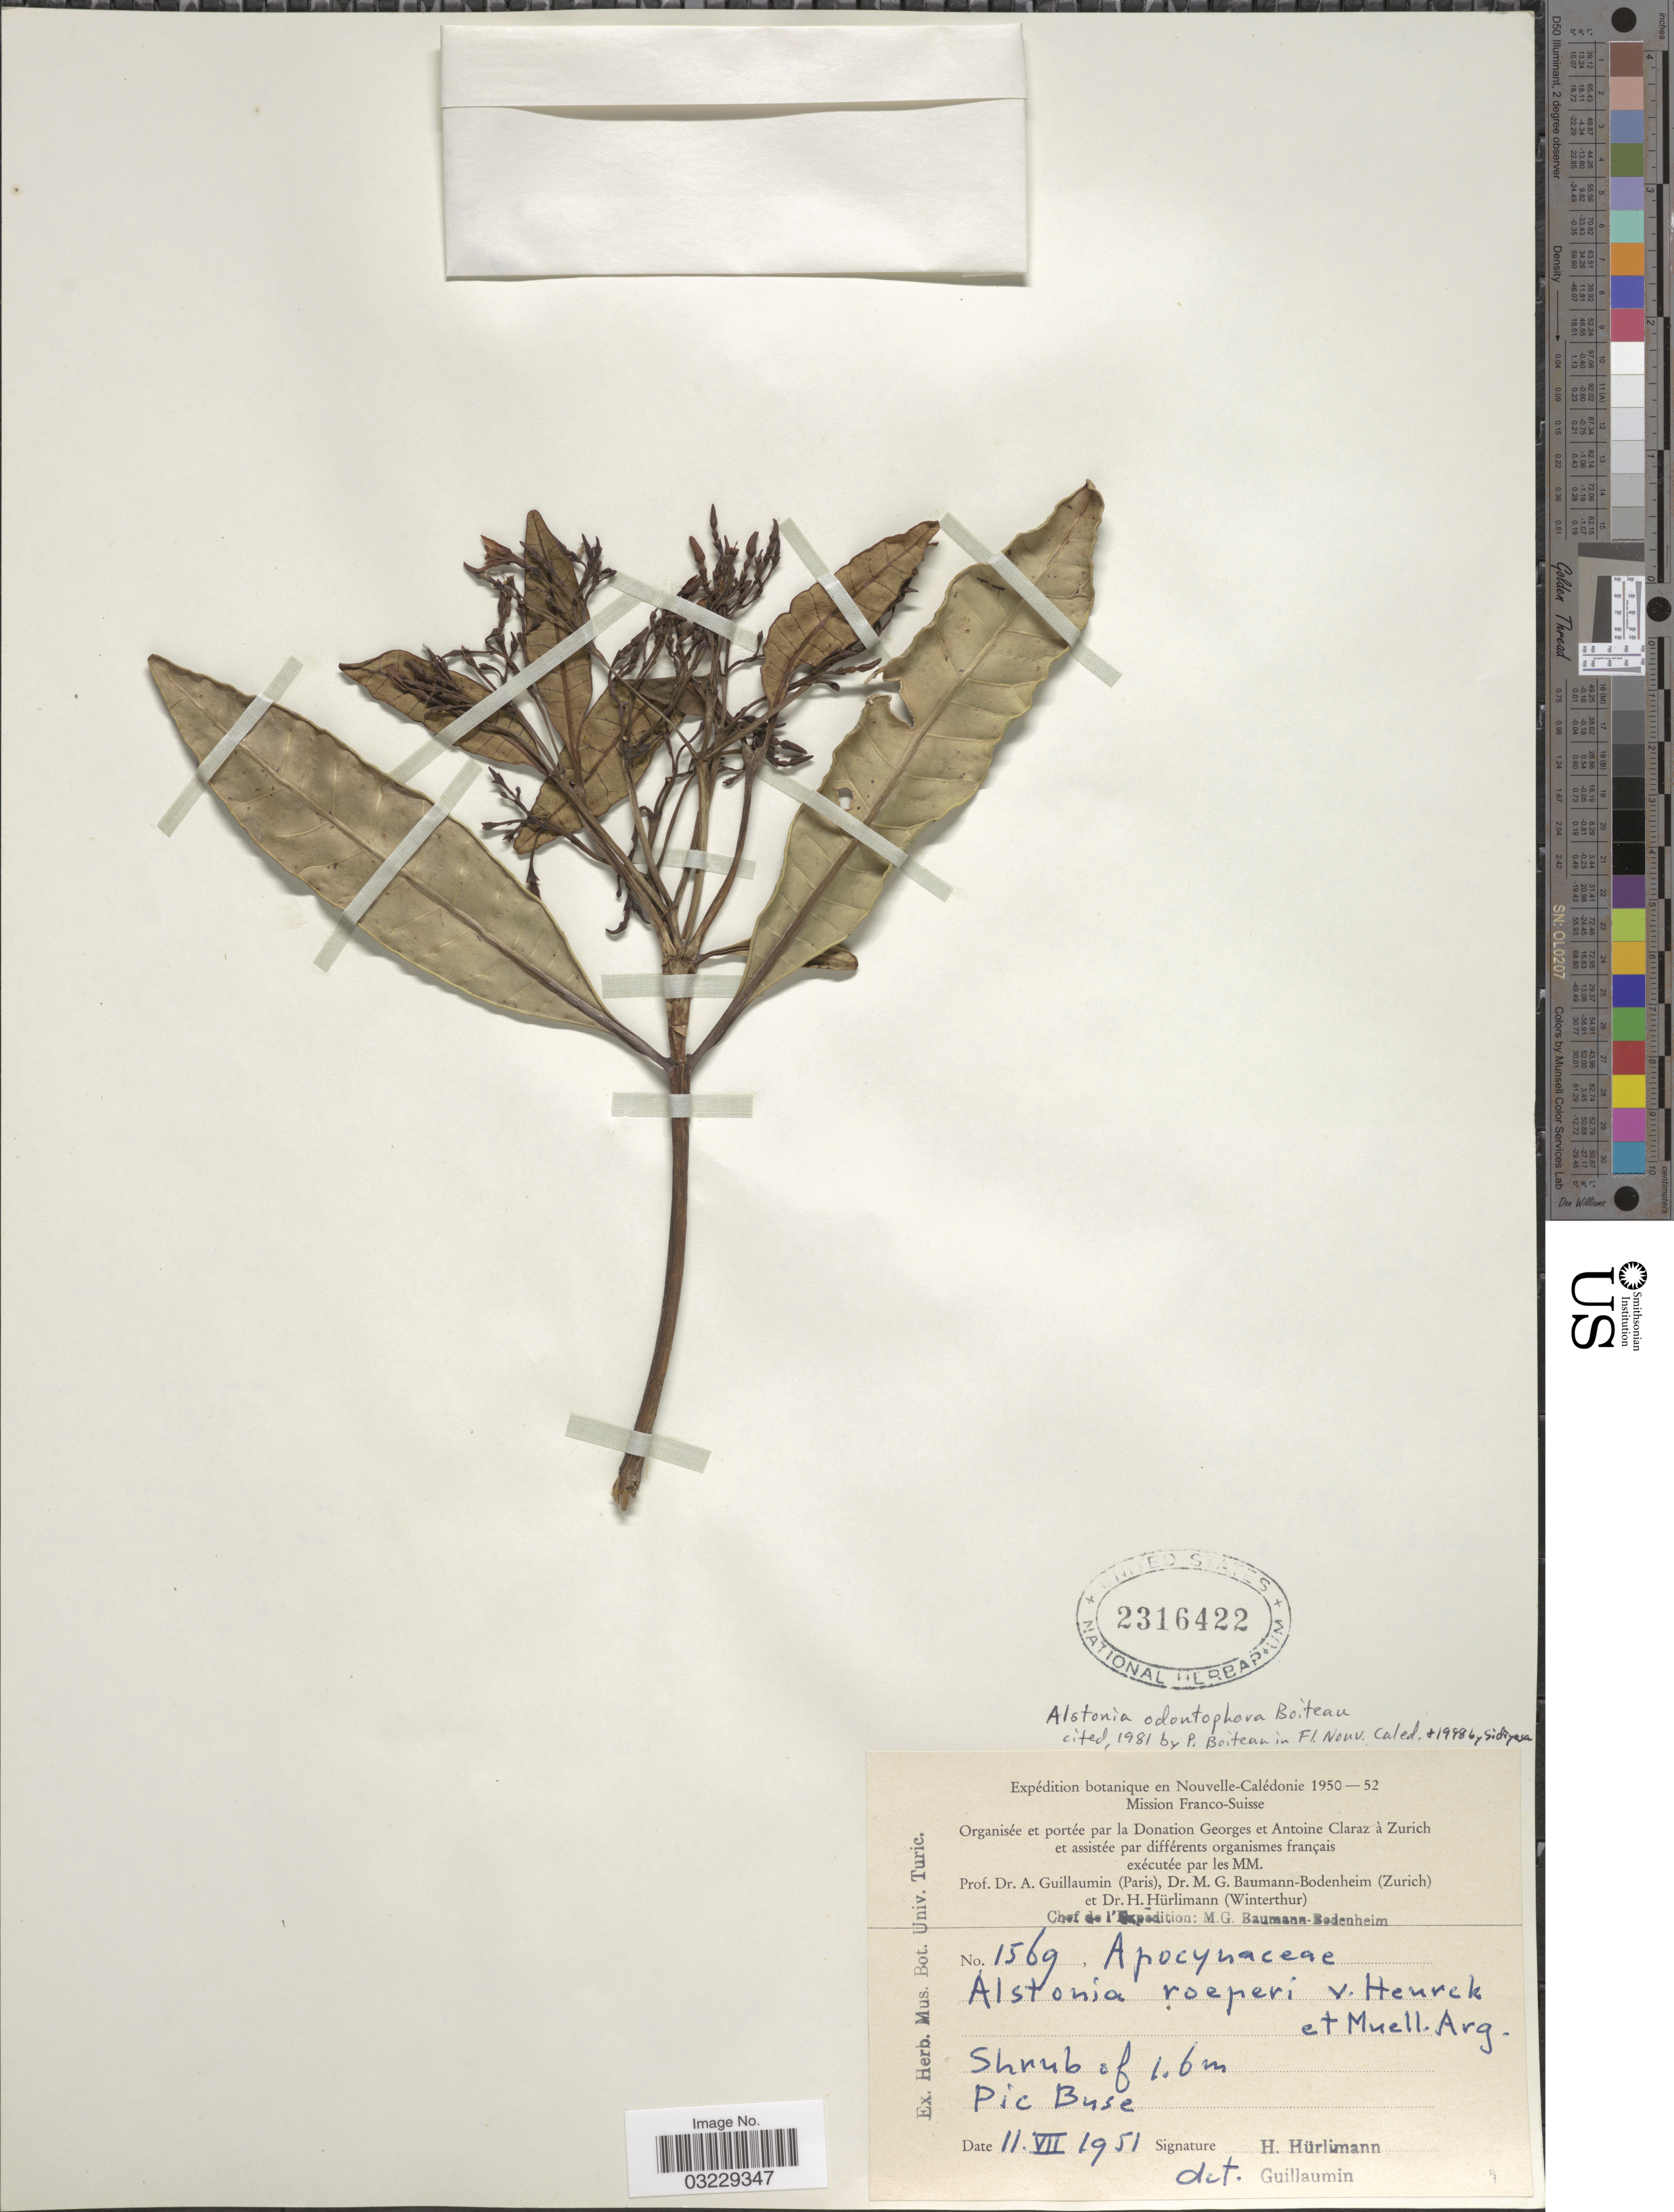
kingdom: Plantae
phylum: Tracheophyta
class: Magnoliopsida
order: Gentianales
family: Apocynaceae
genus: Alstonia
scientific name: Alstonia odontophora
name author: Boiteau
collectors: H. Hürlimann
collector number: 1569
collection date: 1951-07-11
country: New Caledonia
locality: Pic Buse.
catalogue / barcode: US 2316422